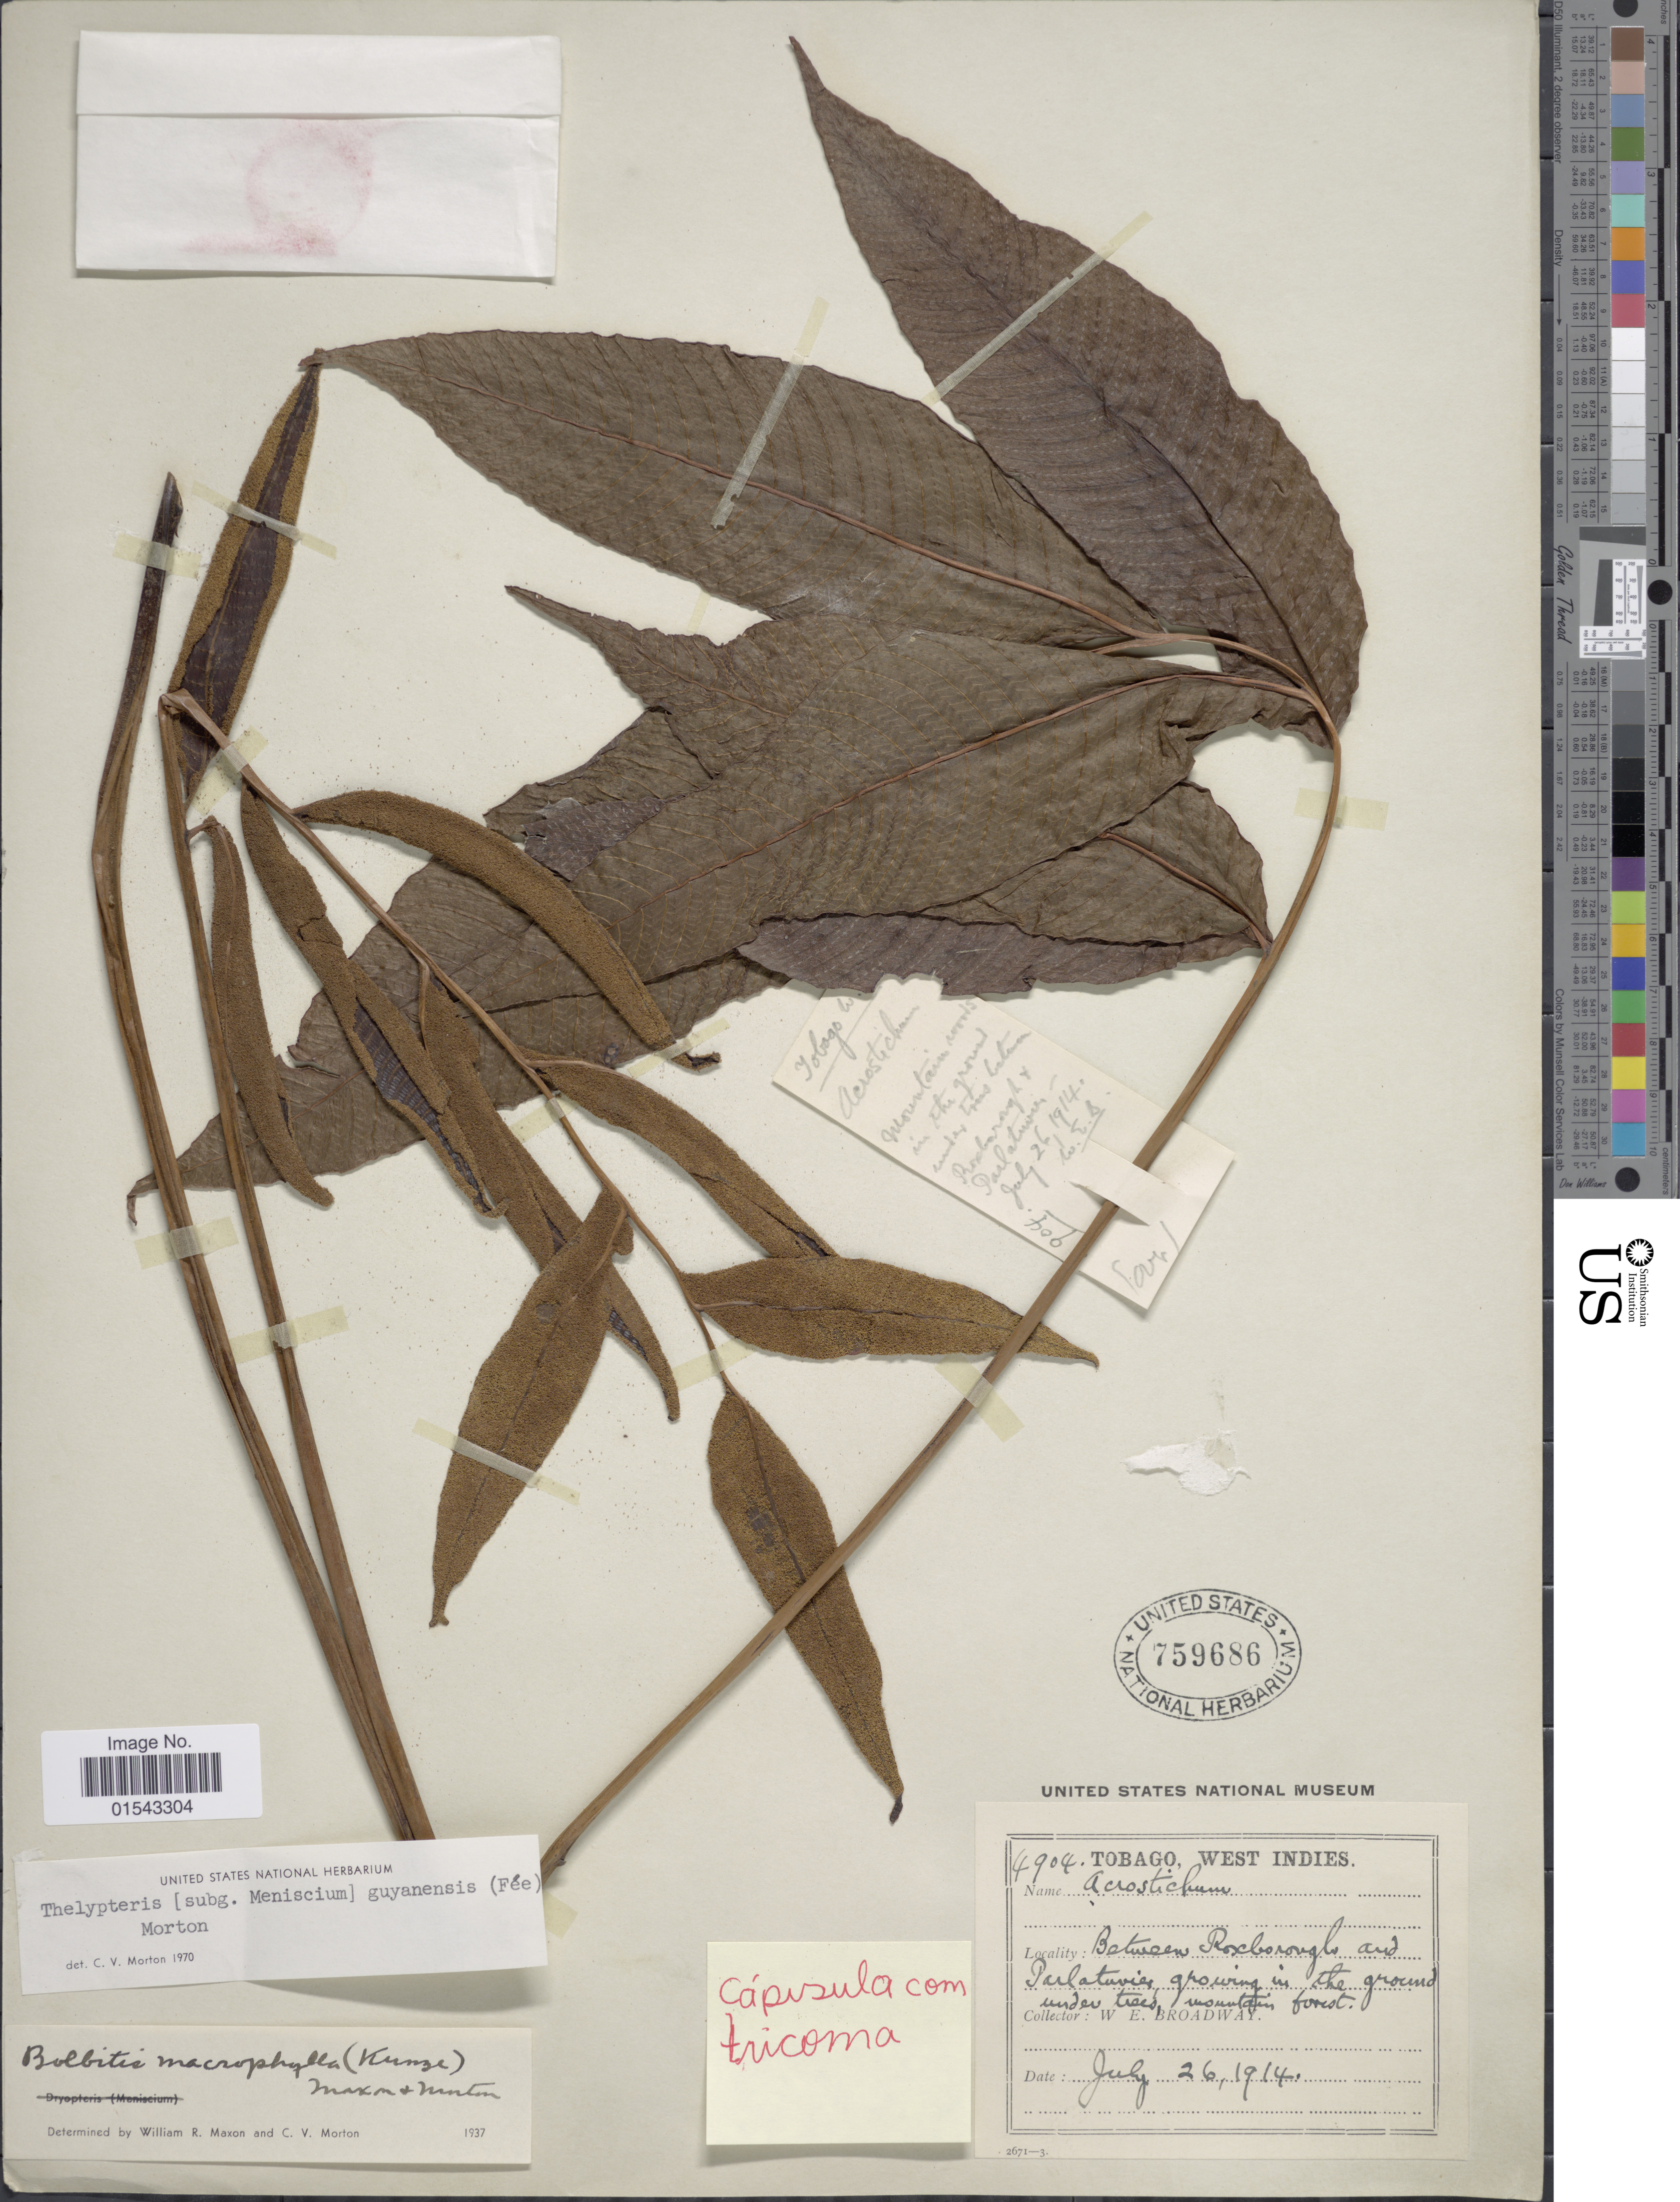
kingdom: Plantae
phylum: Tracheophyta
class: Polypodiopsida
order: Polypodiales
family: Thelypteridaceae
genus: Meniscium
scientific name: Meniscium macrophyllum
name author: Kunze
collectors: W. E. Broadway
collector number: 4904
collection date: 1914-07-26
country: Trinidad and Tobago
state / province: Tobago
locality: West Indies, between Roxborough and Parlatuvier growing in the ground under trees, mountain forest.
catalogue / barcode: US 759686